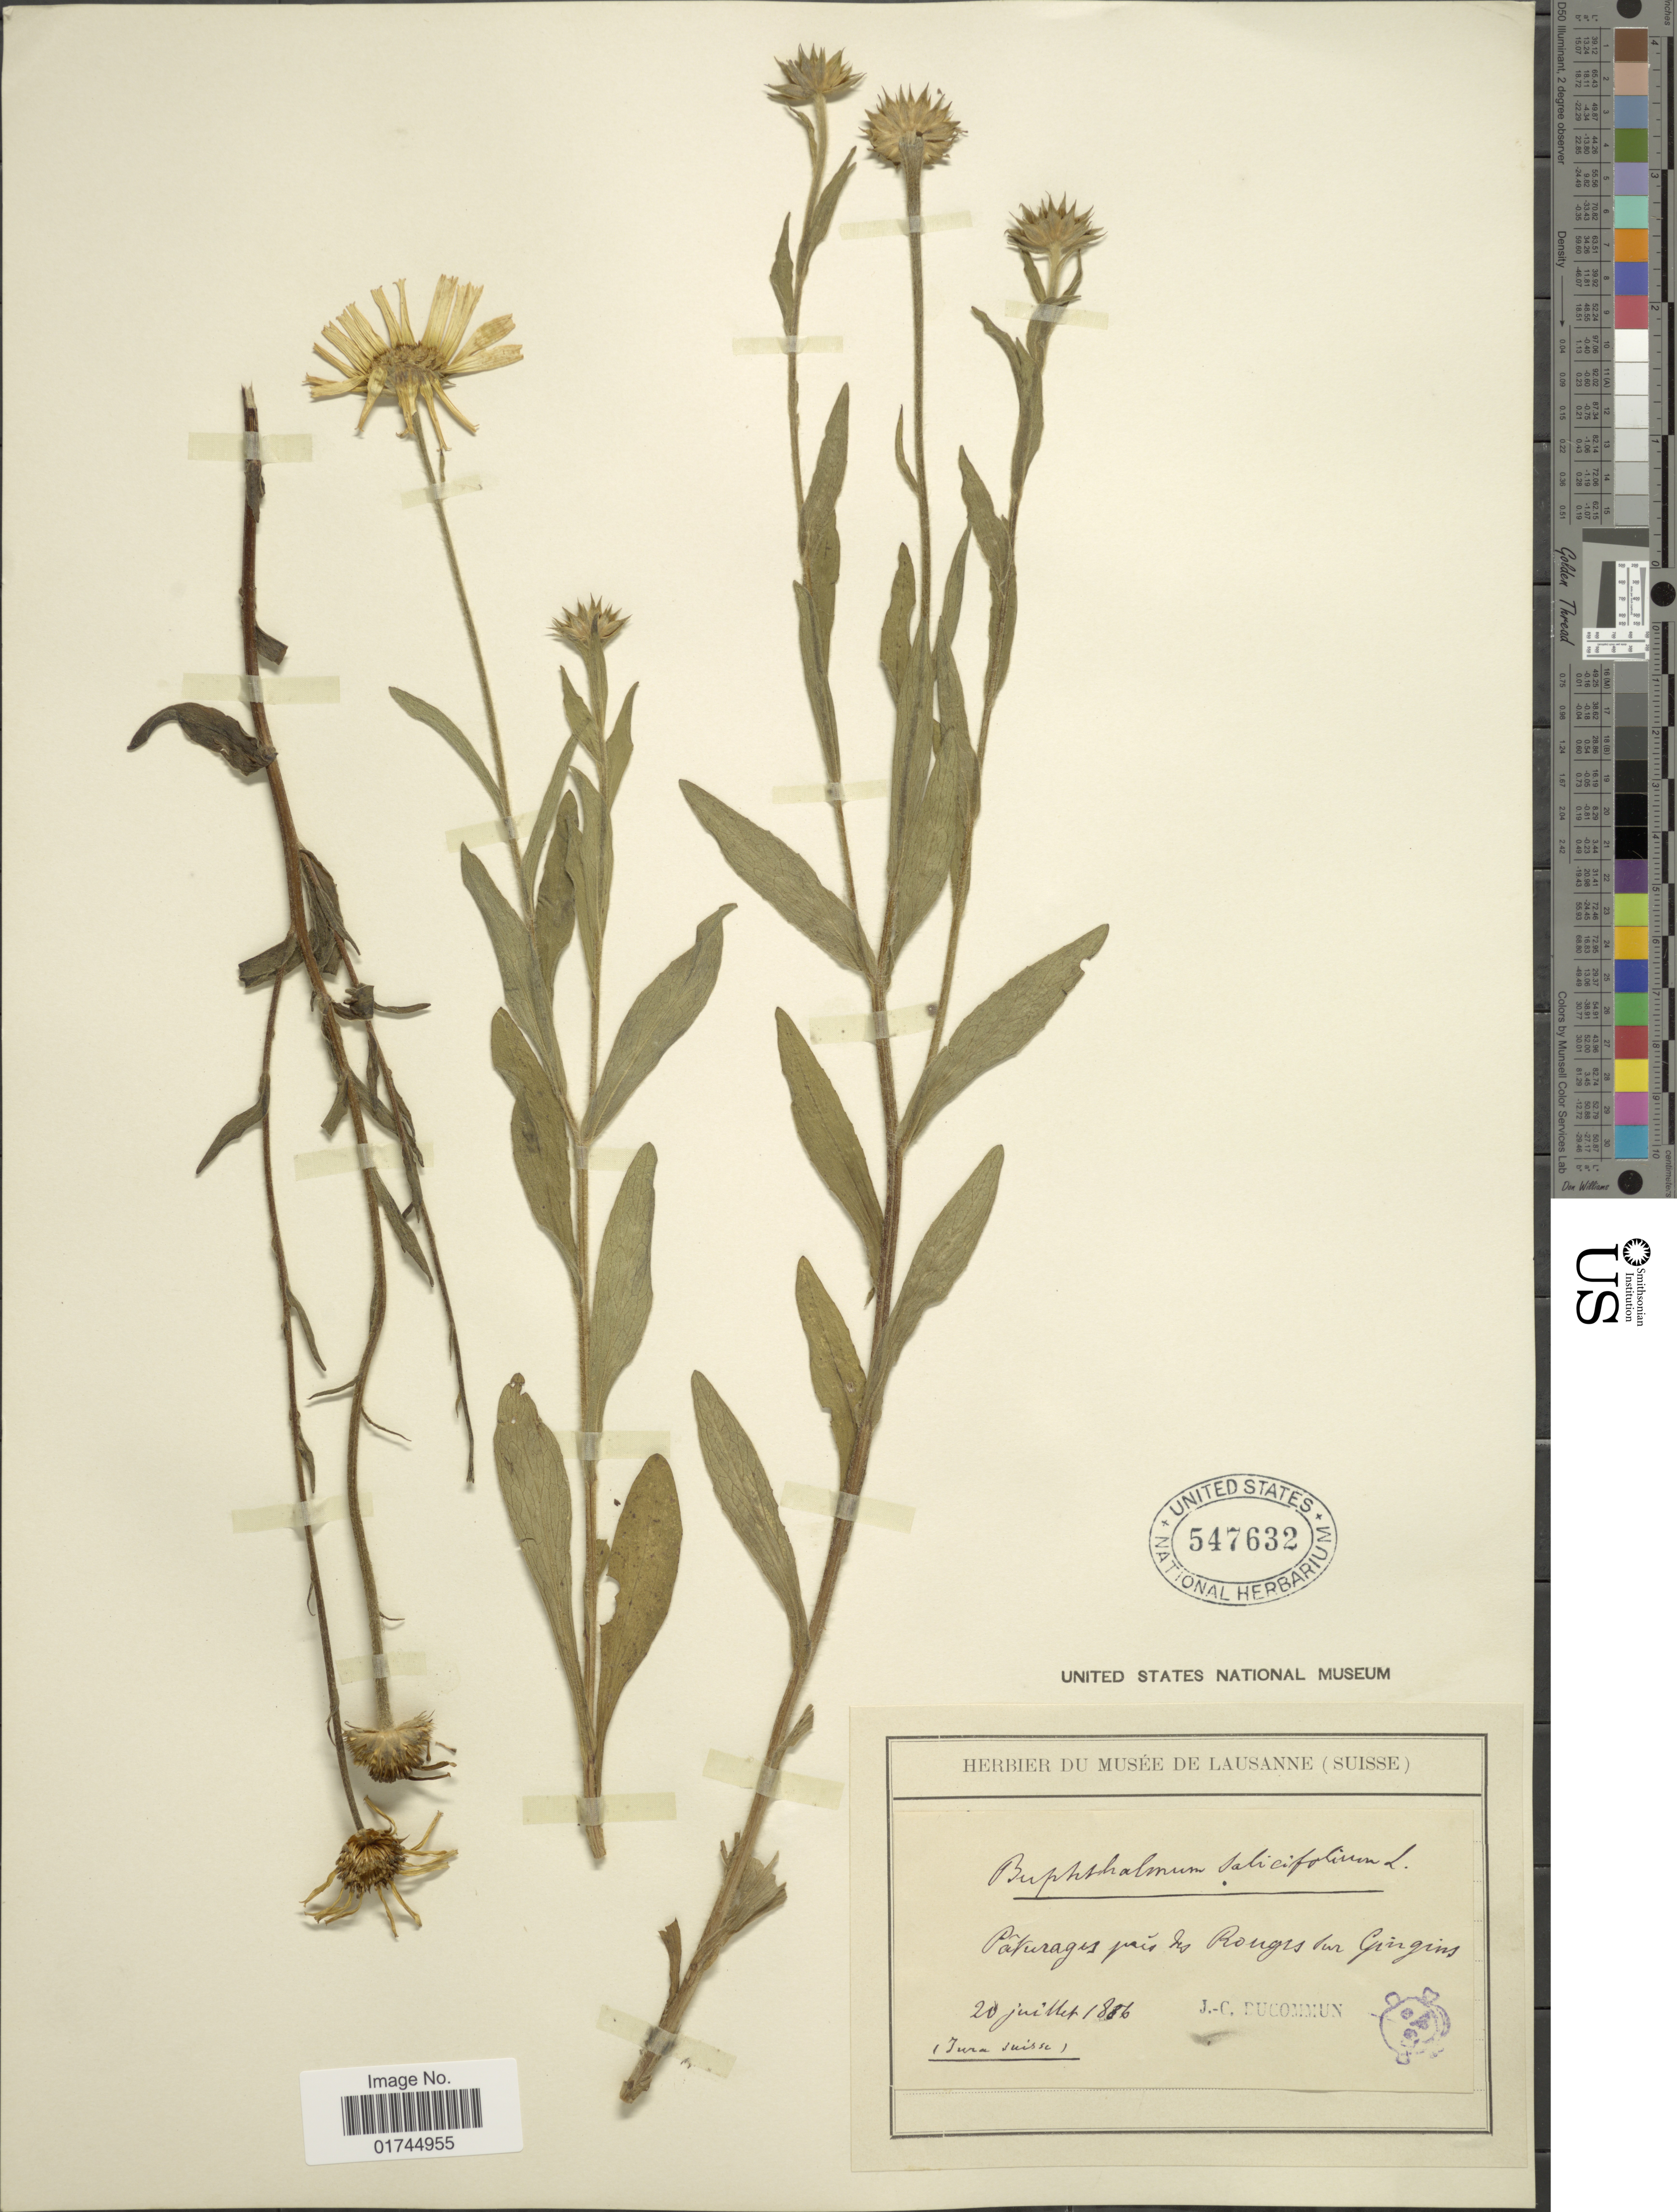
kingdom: Plantae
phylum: Tracheophyta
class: Magnoliopsida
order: Asterales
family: Asteraceae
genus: Buphthalmum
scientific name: Buphthalmum salicifolium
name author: L.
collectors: J. Ducommun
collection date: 1886-07-20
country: Switzerland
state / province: Vaud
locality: Paturages pres des Rogas dus Gingins.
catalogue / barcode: US 547632